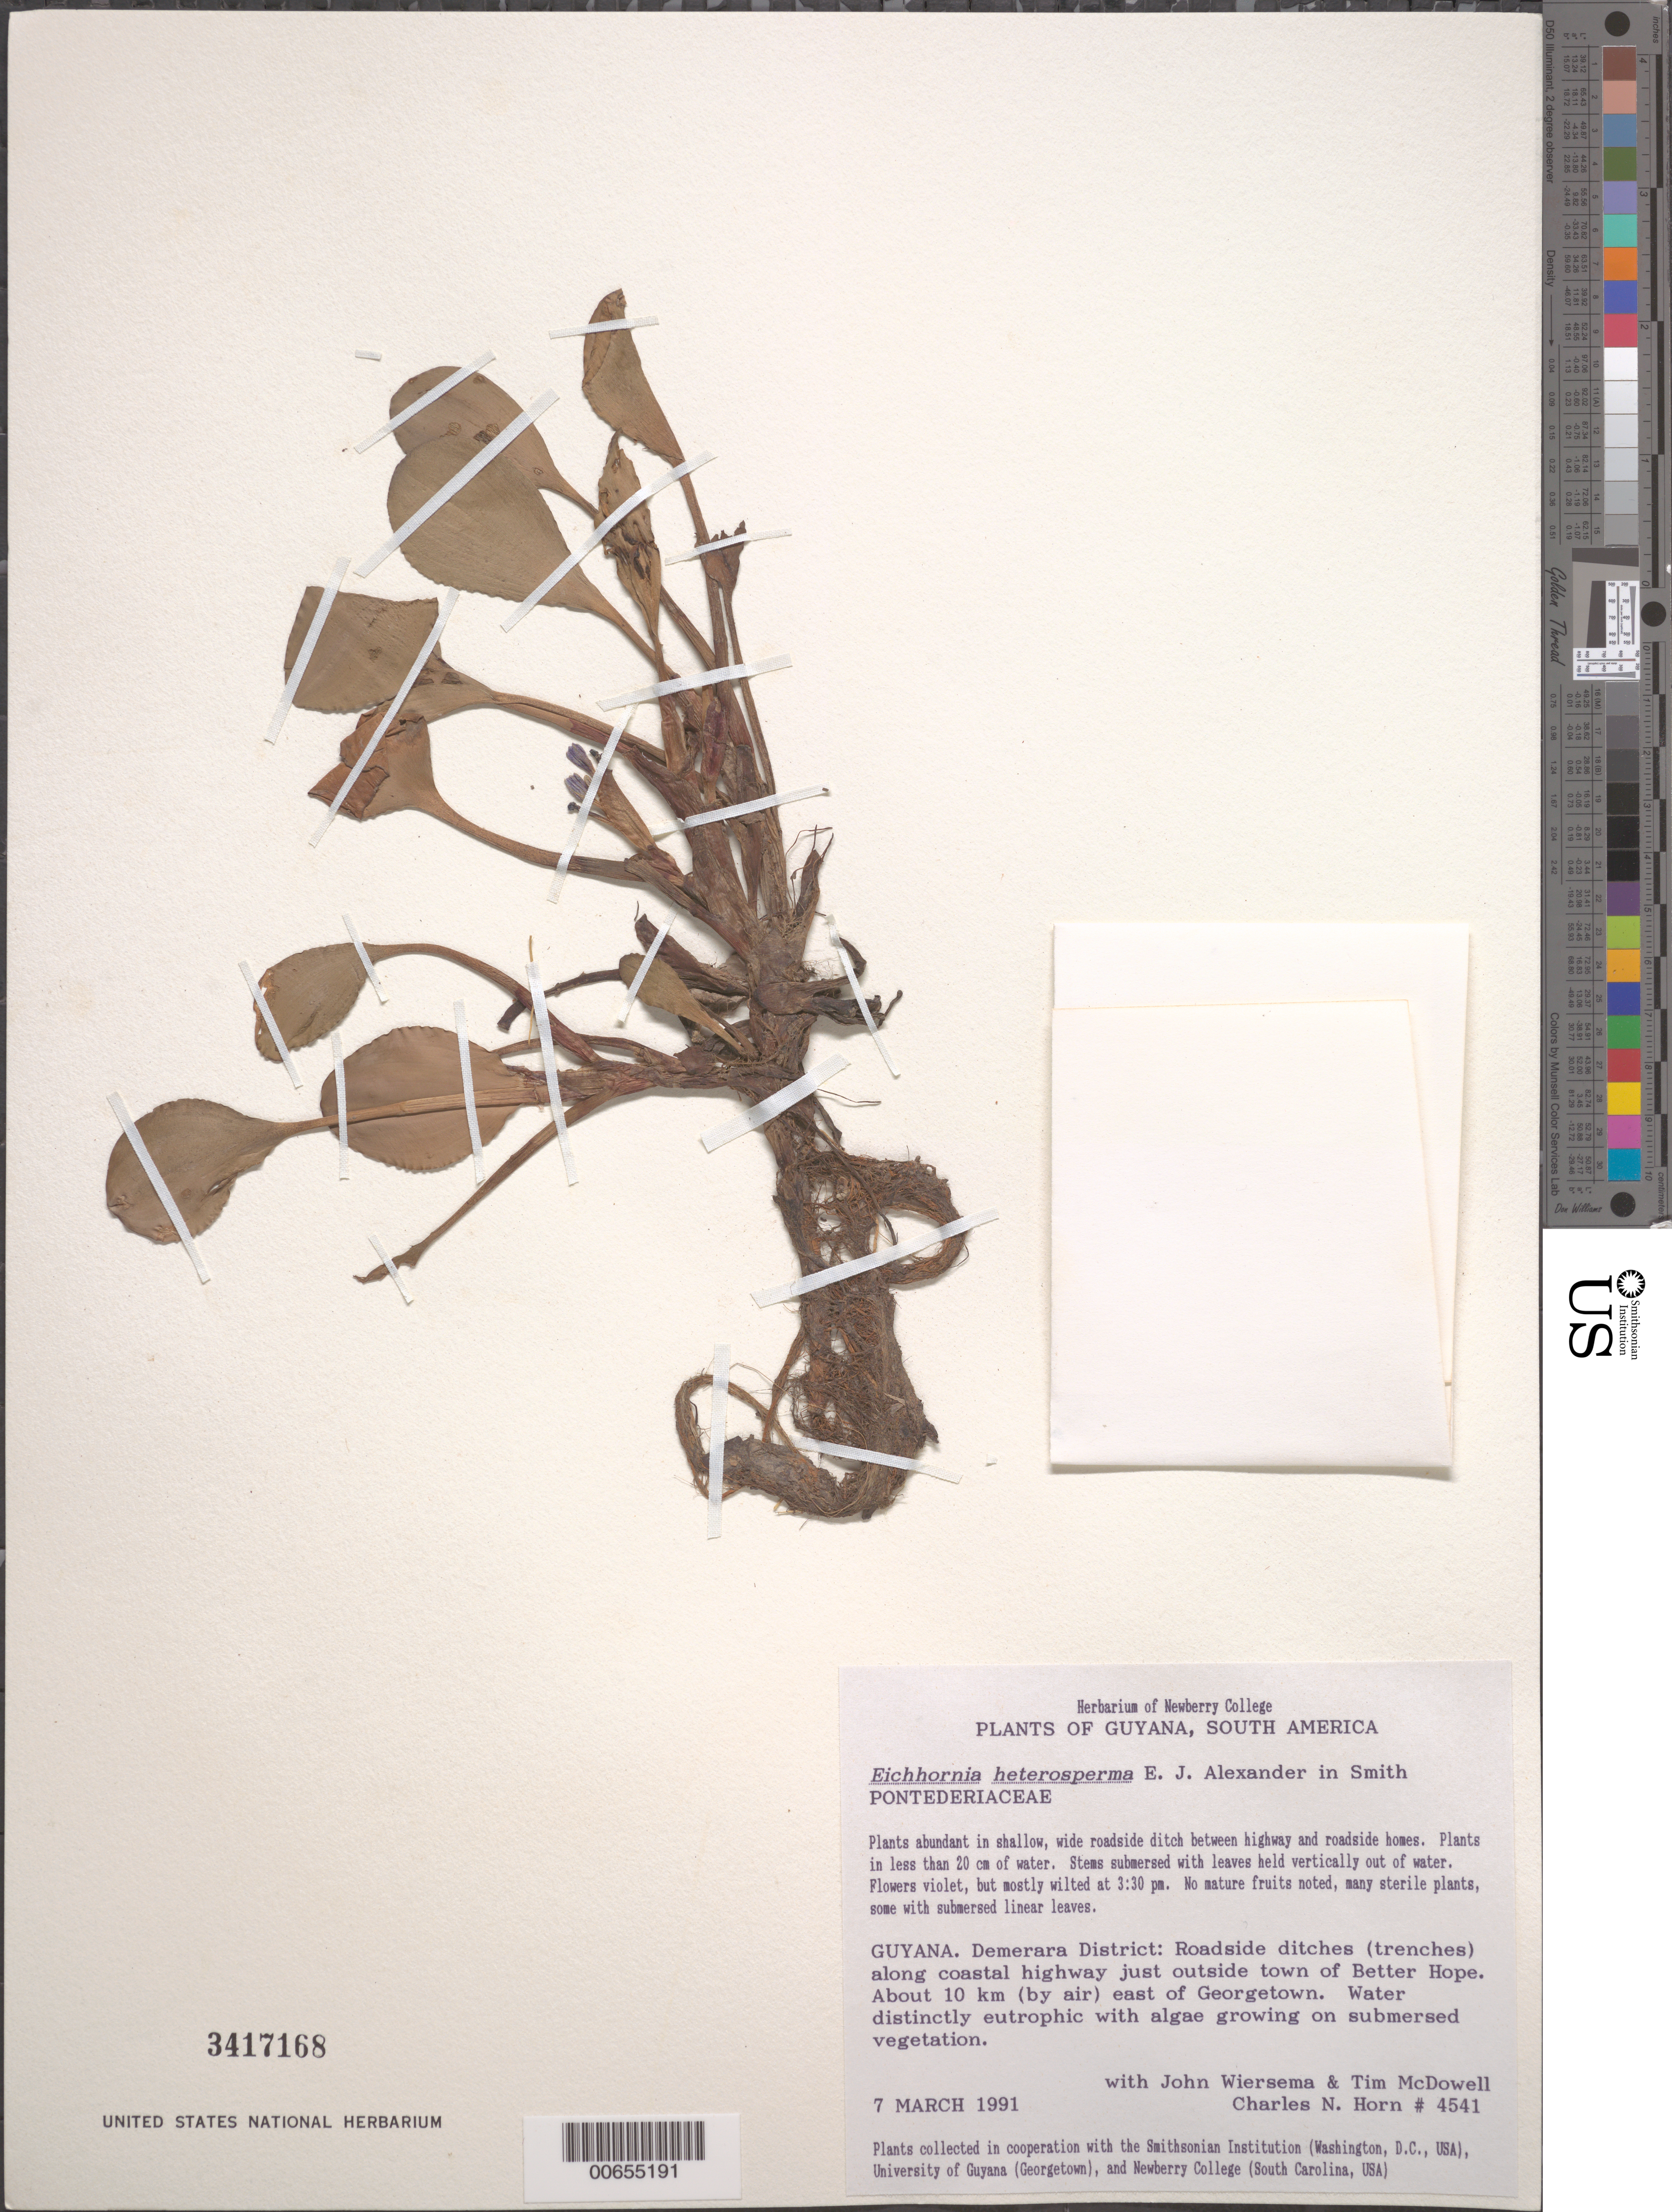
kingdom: Plantae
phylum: Tracheophyta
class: Liliopsida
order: Commelinales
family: Pontederiaceae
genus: Eichhornia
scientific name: Eichhornia heterosperma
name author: Alexander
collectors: C. N. Horn, J. H. Wiersema, T. McDowell & M. Gopaul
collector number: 4541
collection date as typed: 7-Mar-91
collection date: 1991-03-07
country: Guyana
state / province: Demerara-Mahaica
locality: Better Hope village, 10 km (by air) E of Georgetown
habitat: Shallow, wide roadside ditch, between highway and roadside homes. Water distinctly eutrophic with algae growing on submersed vegetation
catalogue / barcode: US 3417168